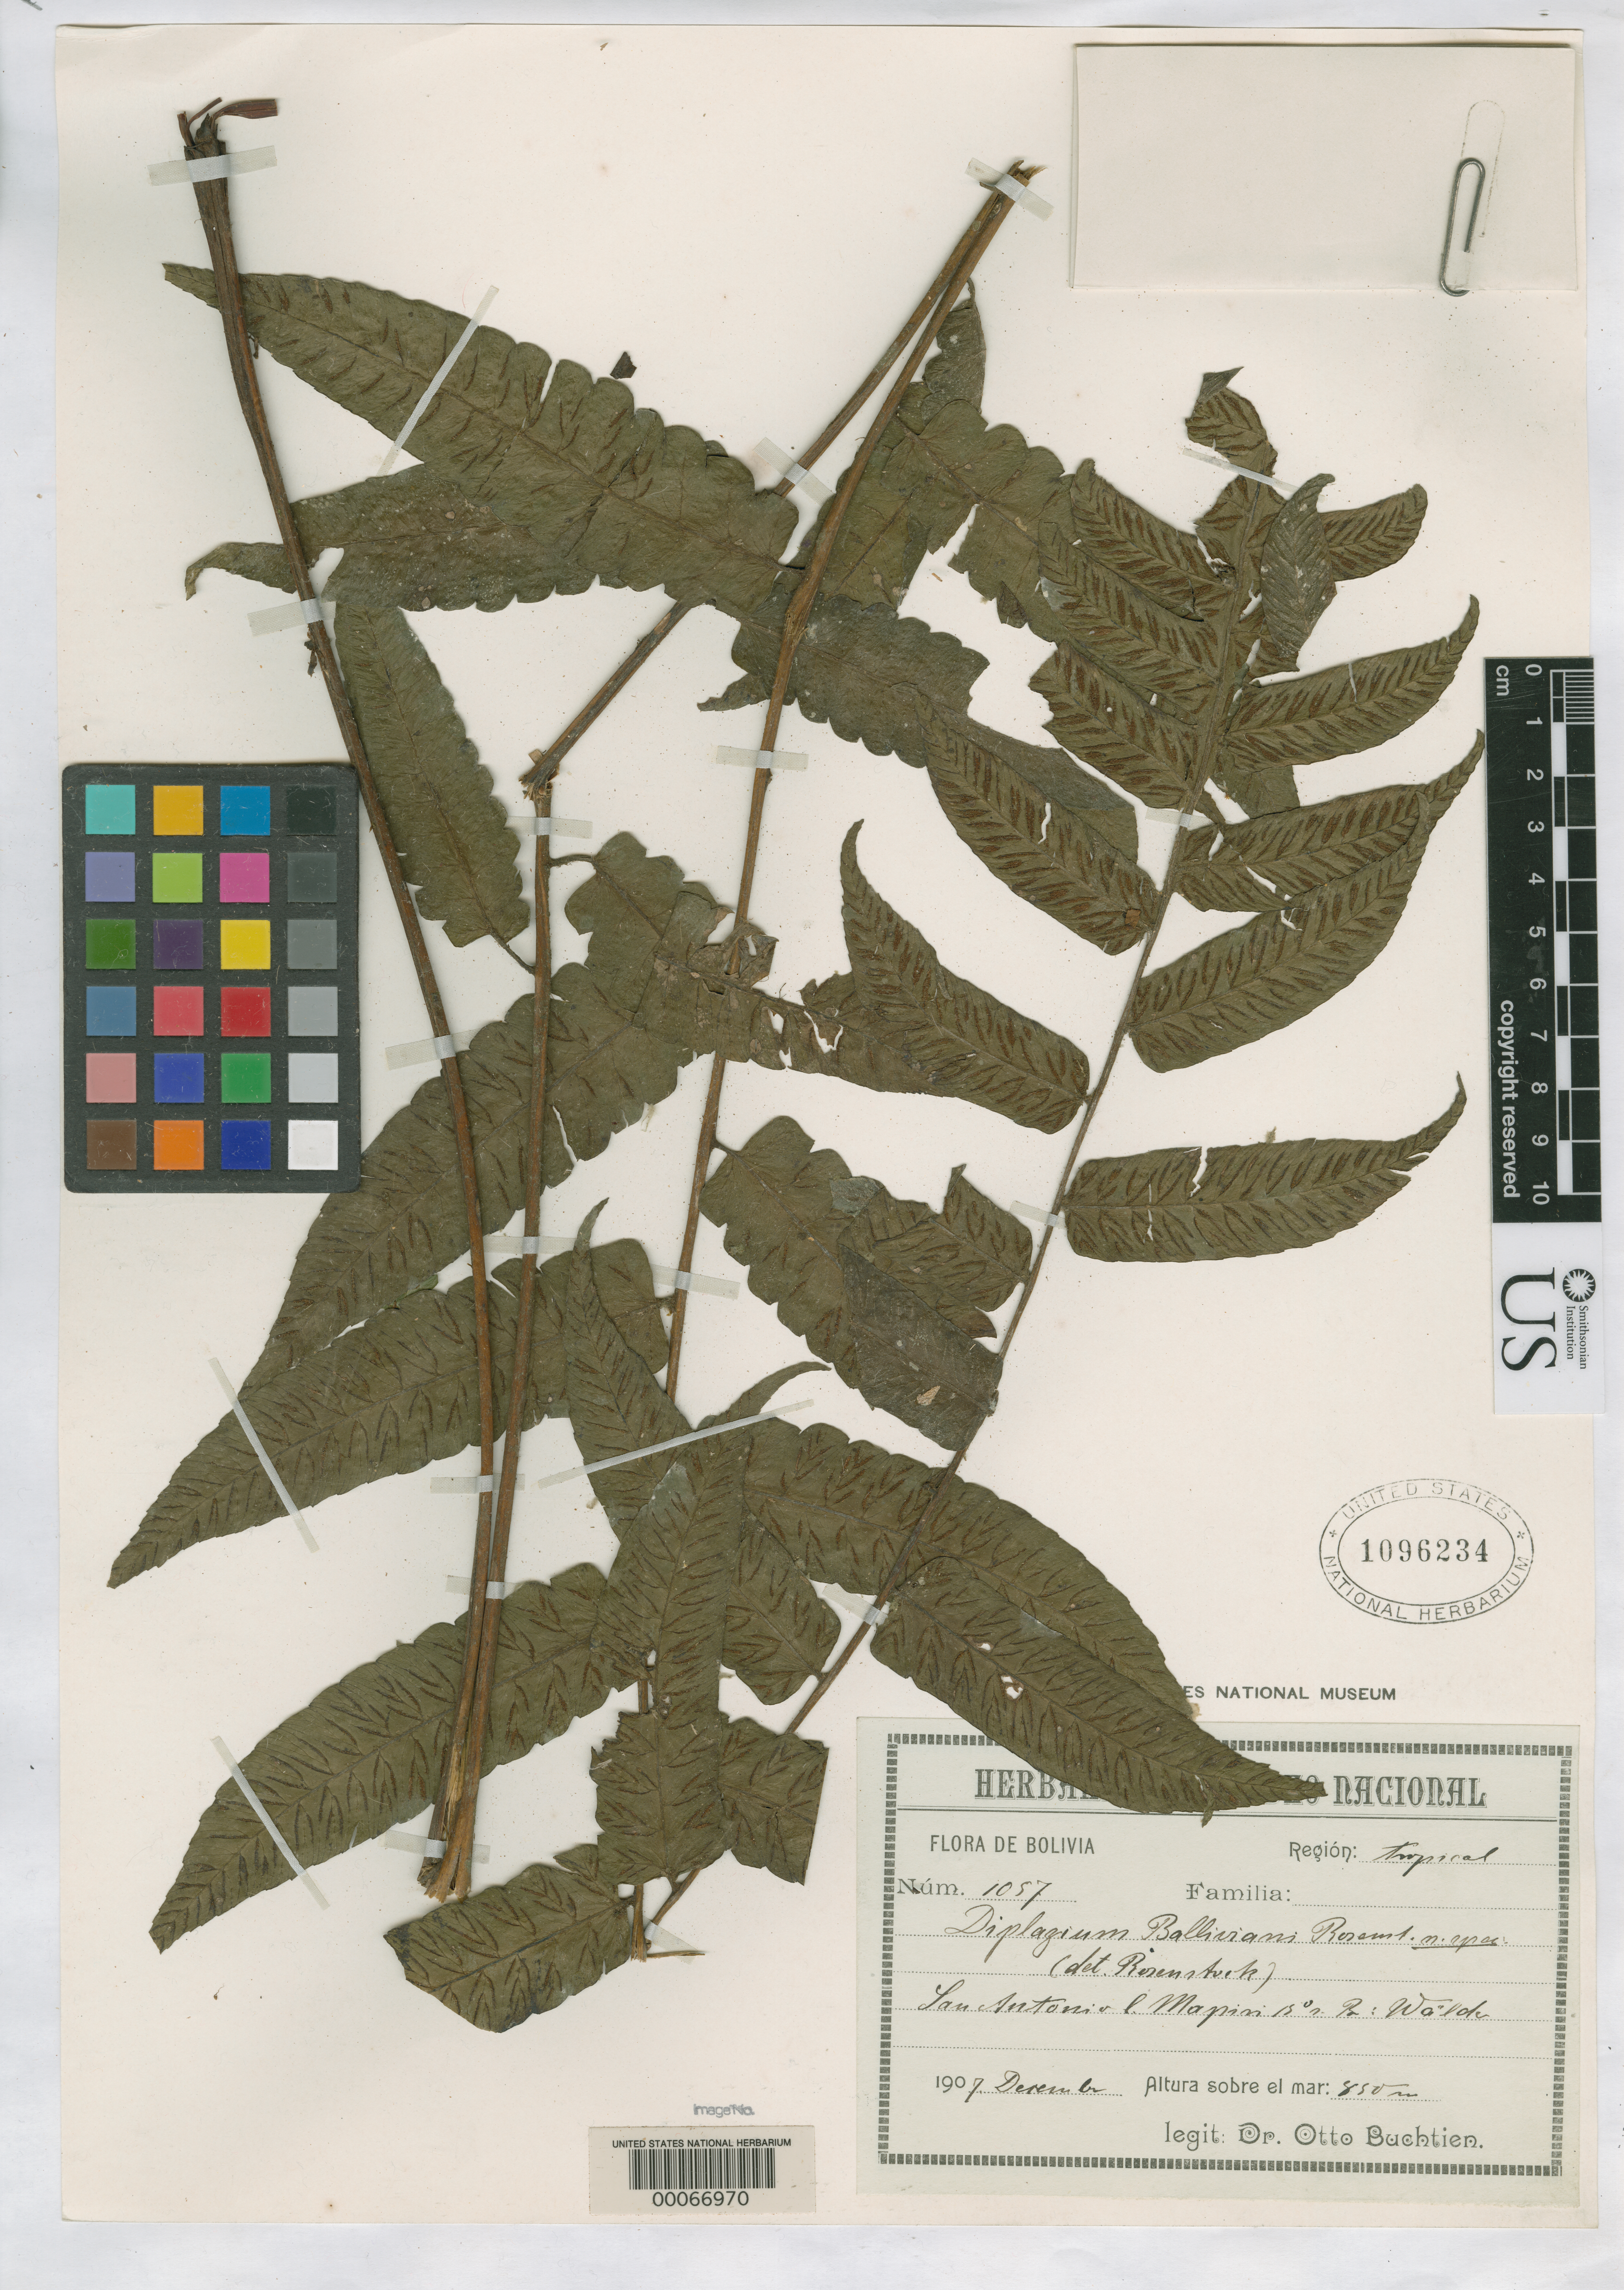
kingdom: Plantae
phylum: Tracheophyta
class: Polypodiopsida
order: Polypodiales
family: Athyriaceae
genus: Diplazium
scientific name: Diplazium balliviani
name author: Rosenst.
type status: Isotype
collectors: O. Buchtien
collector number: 1057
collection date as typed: Oct 1907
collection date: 1907-10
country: Bolivia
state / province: La Paz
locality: San Carlos prope Mapiri.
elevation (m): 750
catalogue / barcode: US 1096234